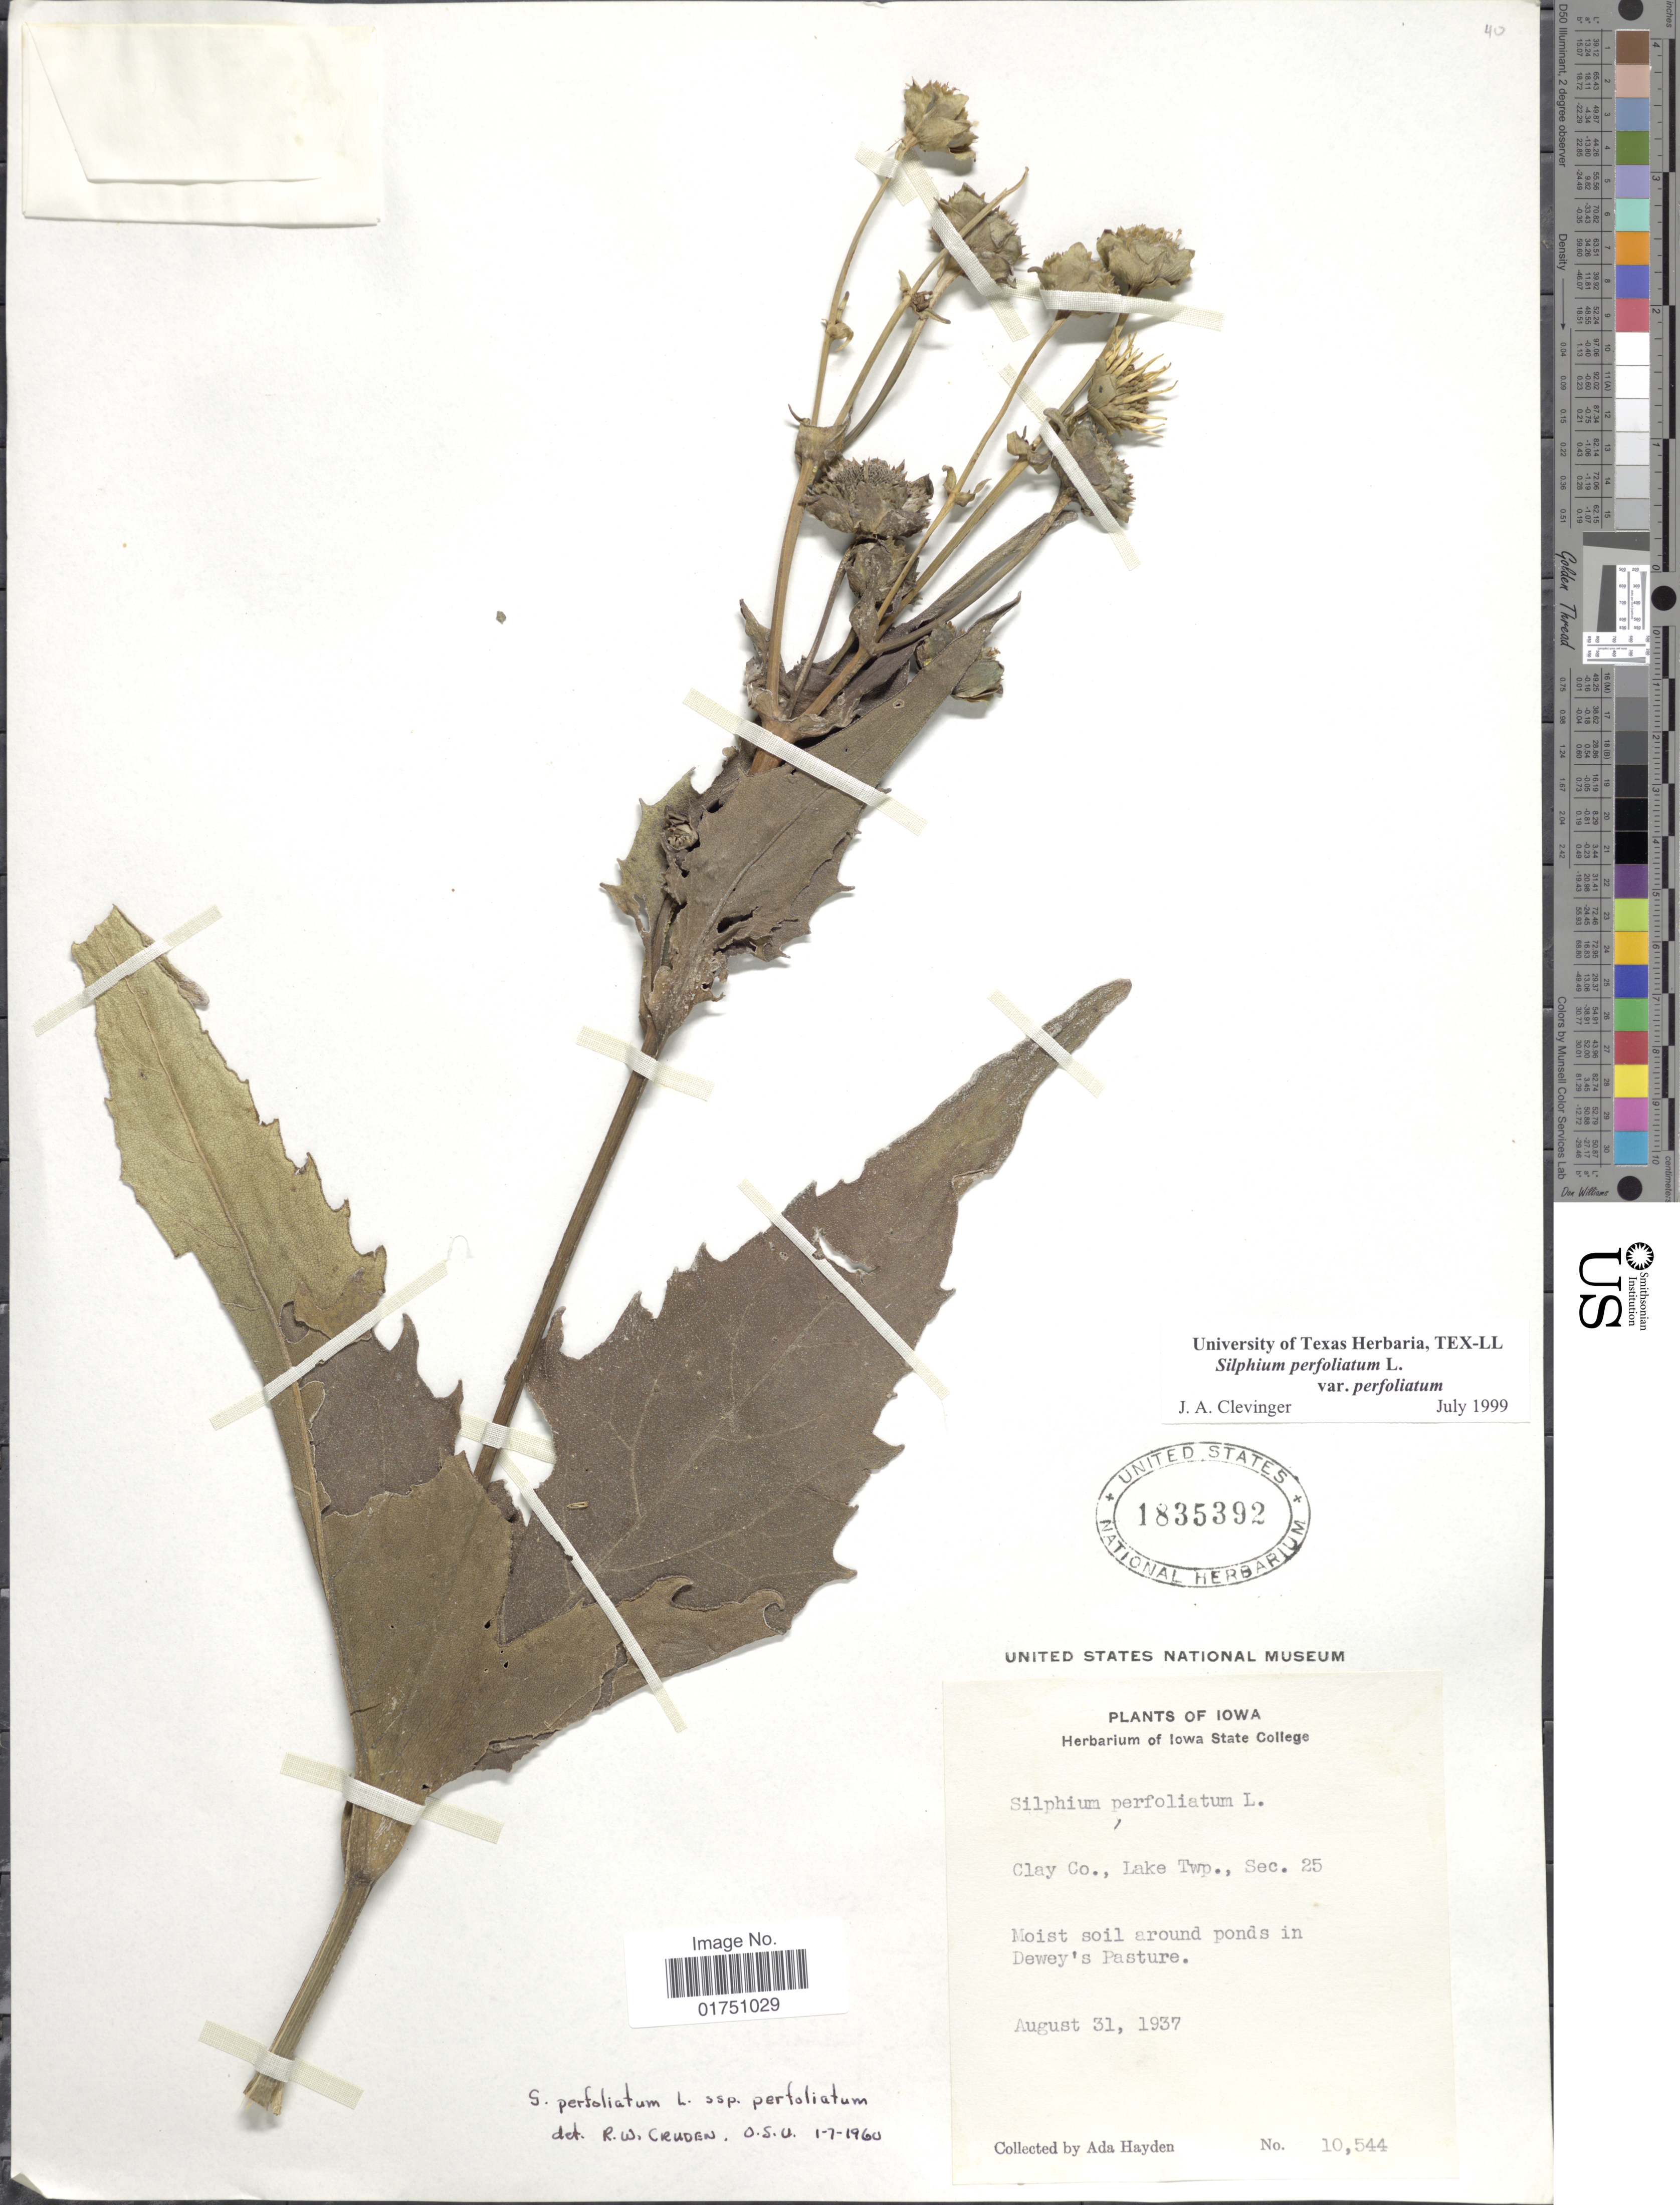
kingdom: Plantae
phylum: Tracheophyta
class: Magnoliopsida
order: Asterales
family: Asteraceae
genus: Silphium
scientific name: Silphium perfoliatum var. perfoliatum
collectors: Ada Hayden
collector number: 10544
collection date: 1937-08-31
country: United States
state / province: Iowa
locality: Clay Co., Lake Twp., Sec. 25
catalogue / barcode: US 1835392